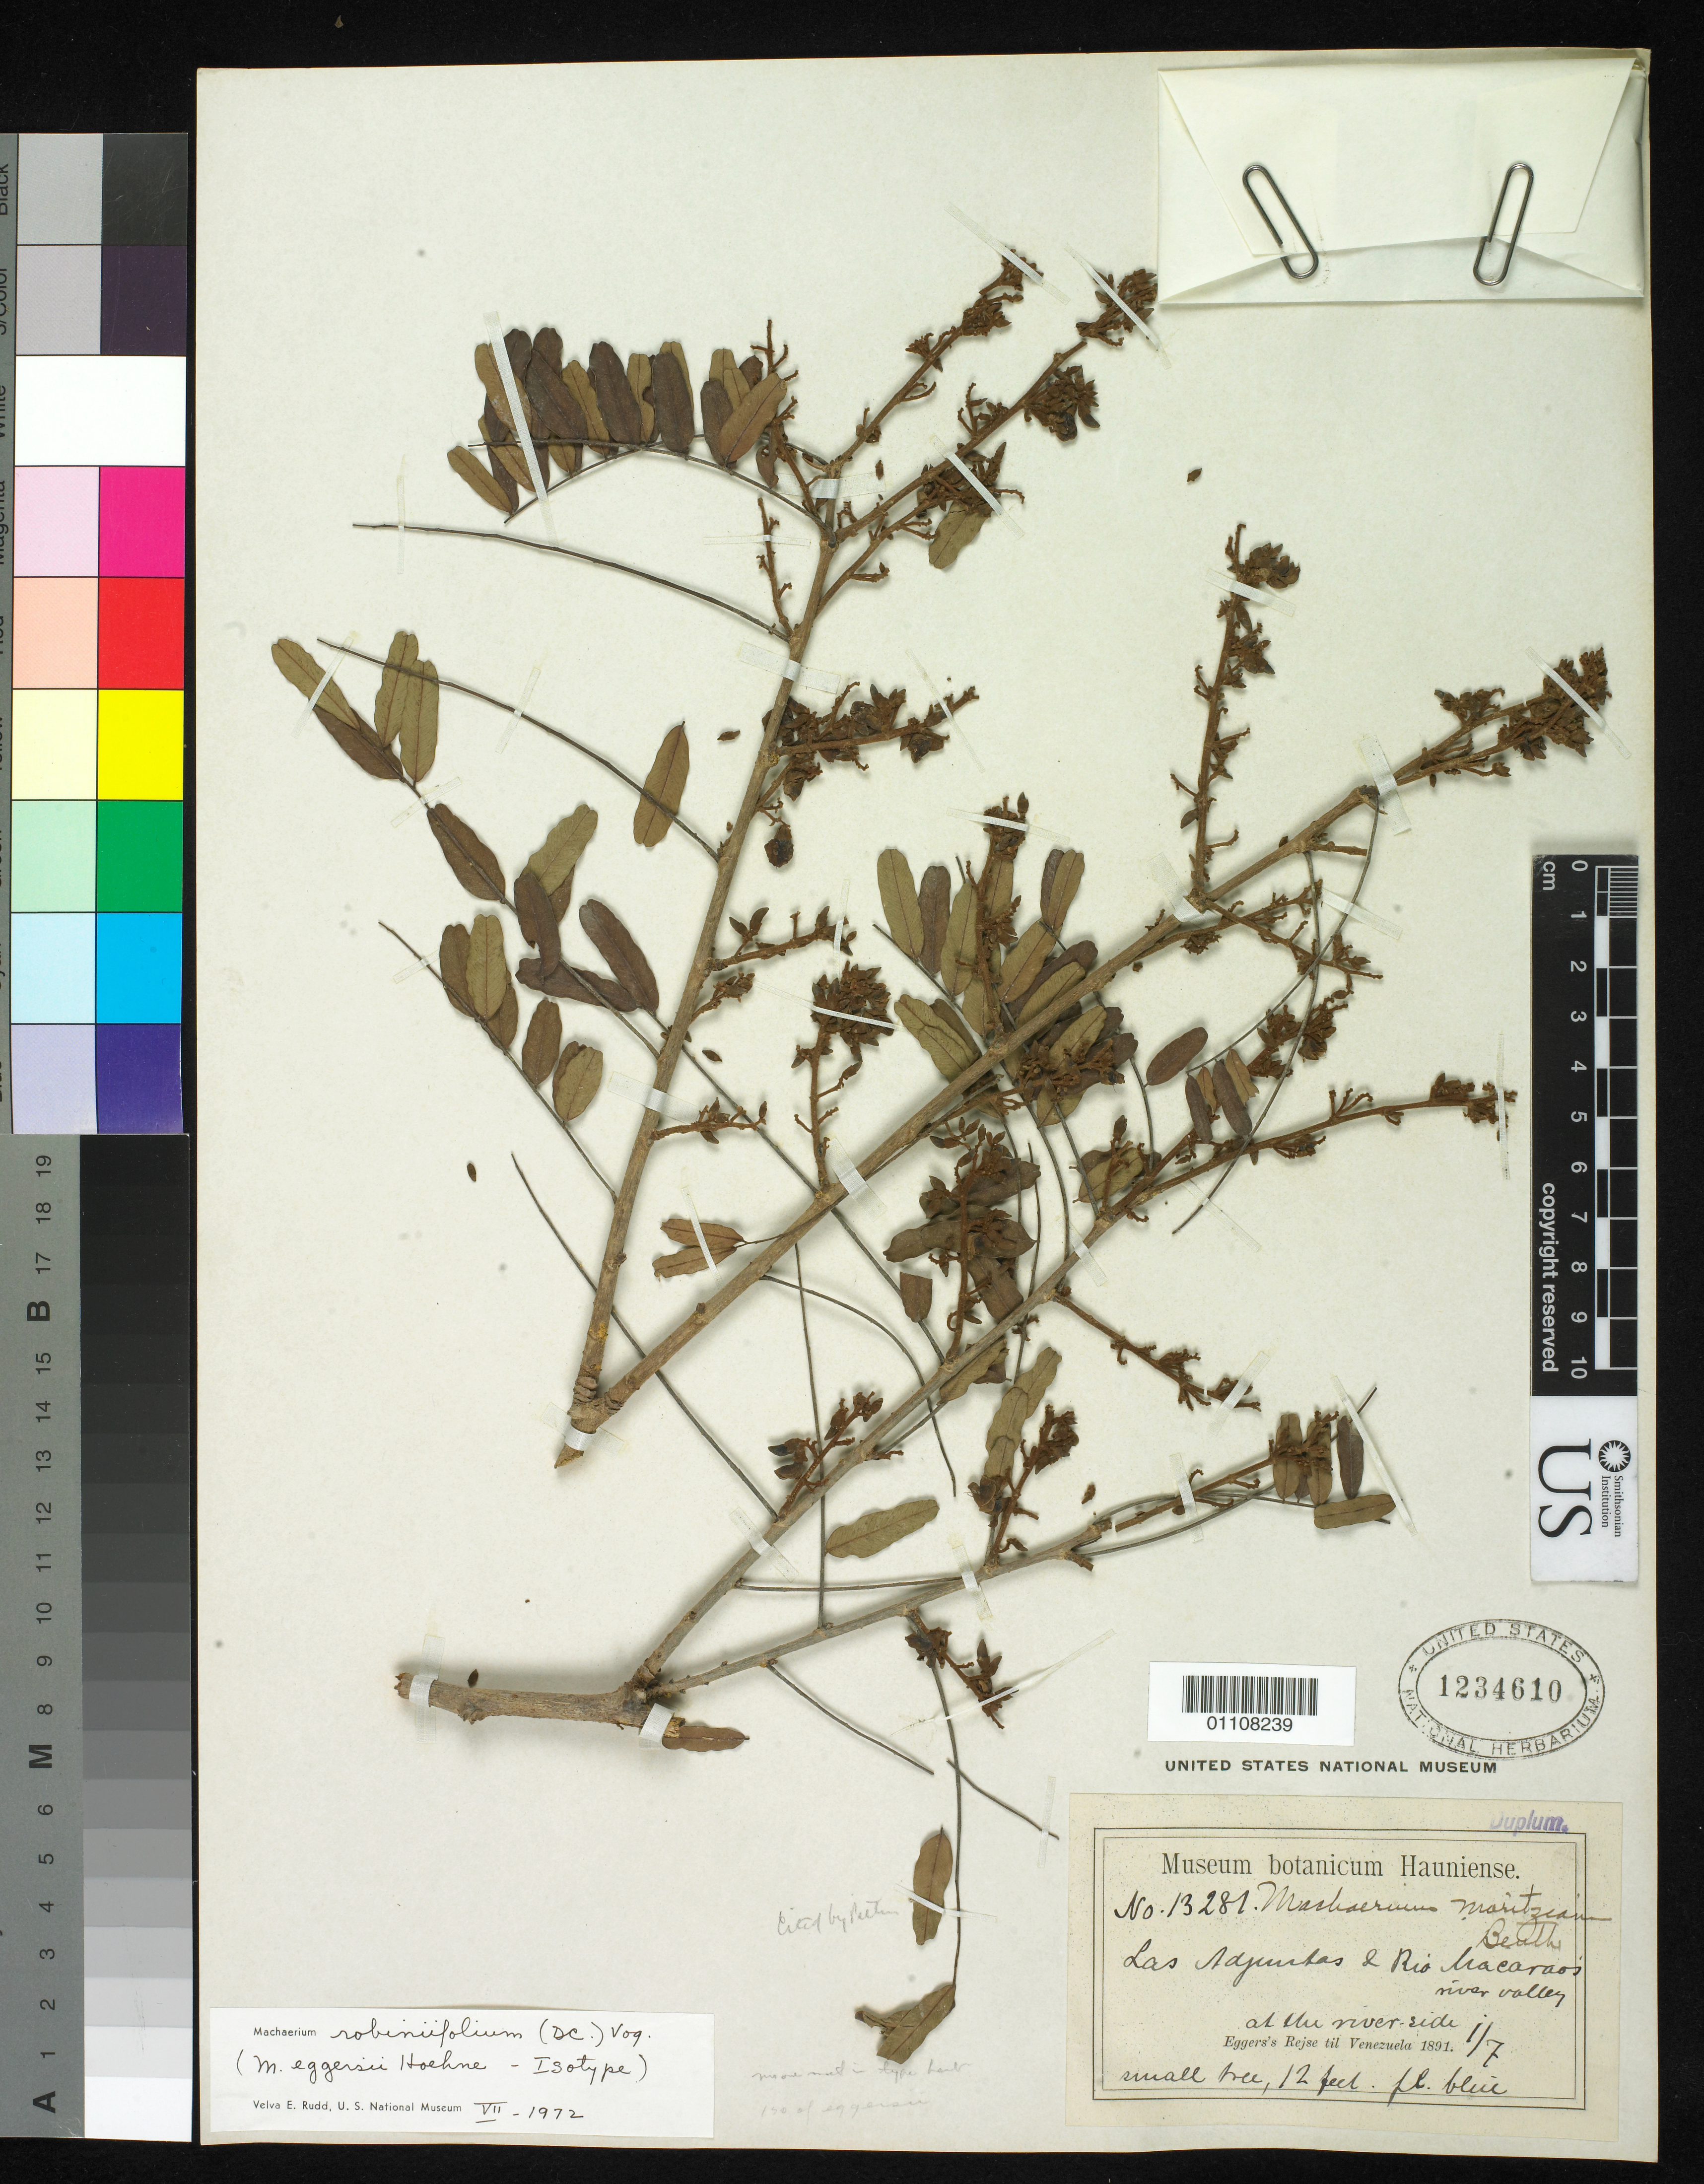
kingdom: Plantae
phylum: Tracheophyta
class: Magnoliopsida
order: Fabales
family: Fabaceae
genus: Machaerium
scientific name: Machaerium eggersii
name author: Hoehne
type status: Isotype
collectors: H. F. A. von Eggers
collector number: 13281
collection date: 1891-07-01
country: Venezuela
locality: Rio Macaraos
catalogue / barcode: US 1234610